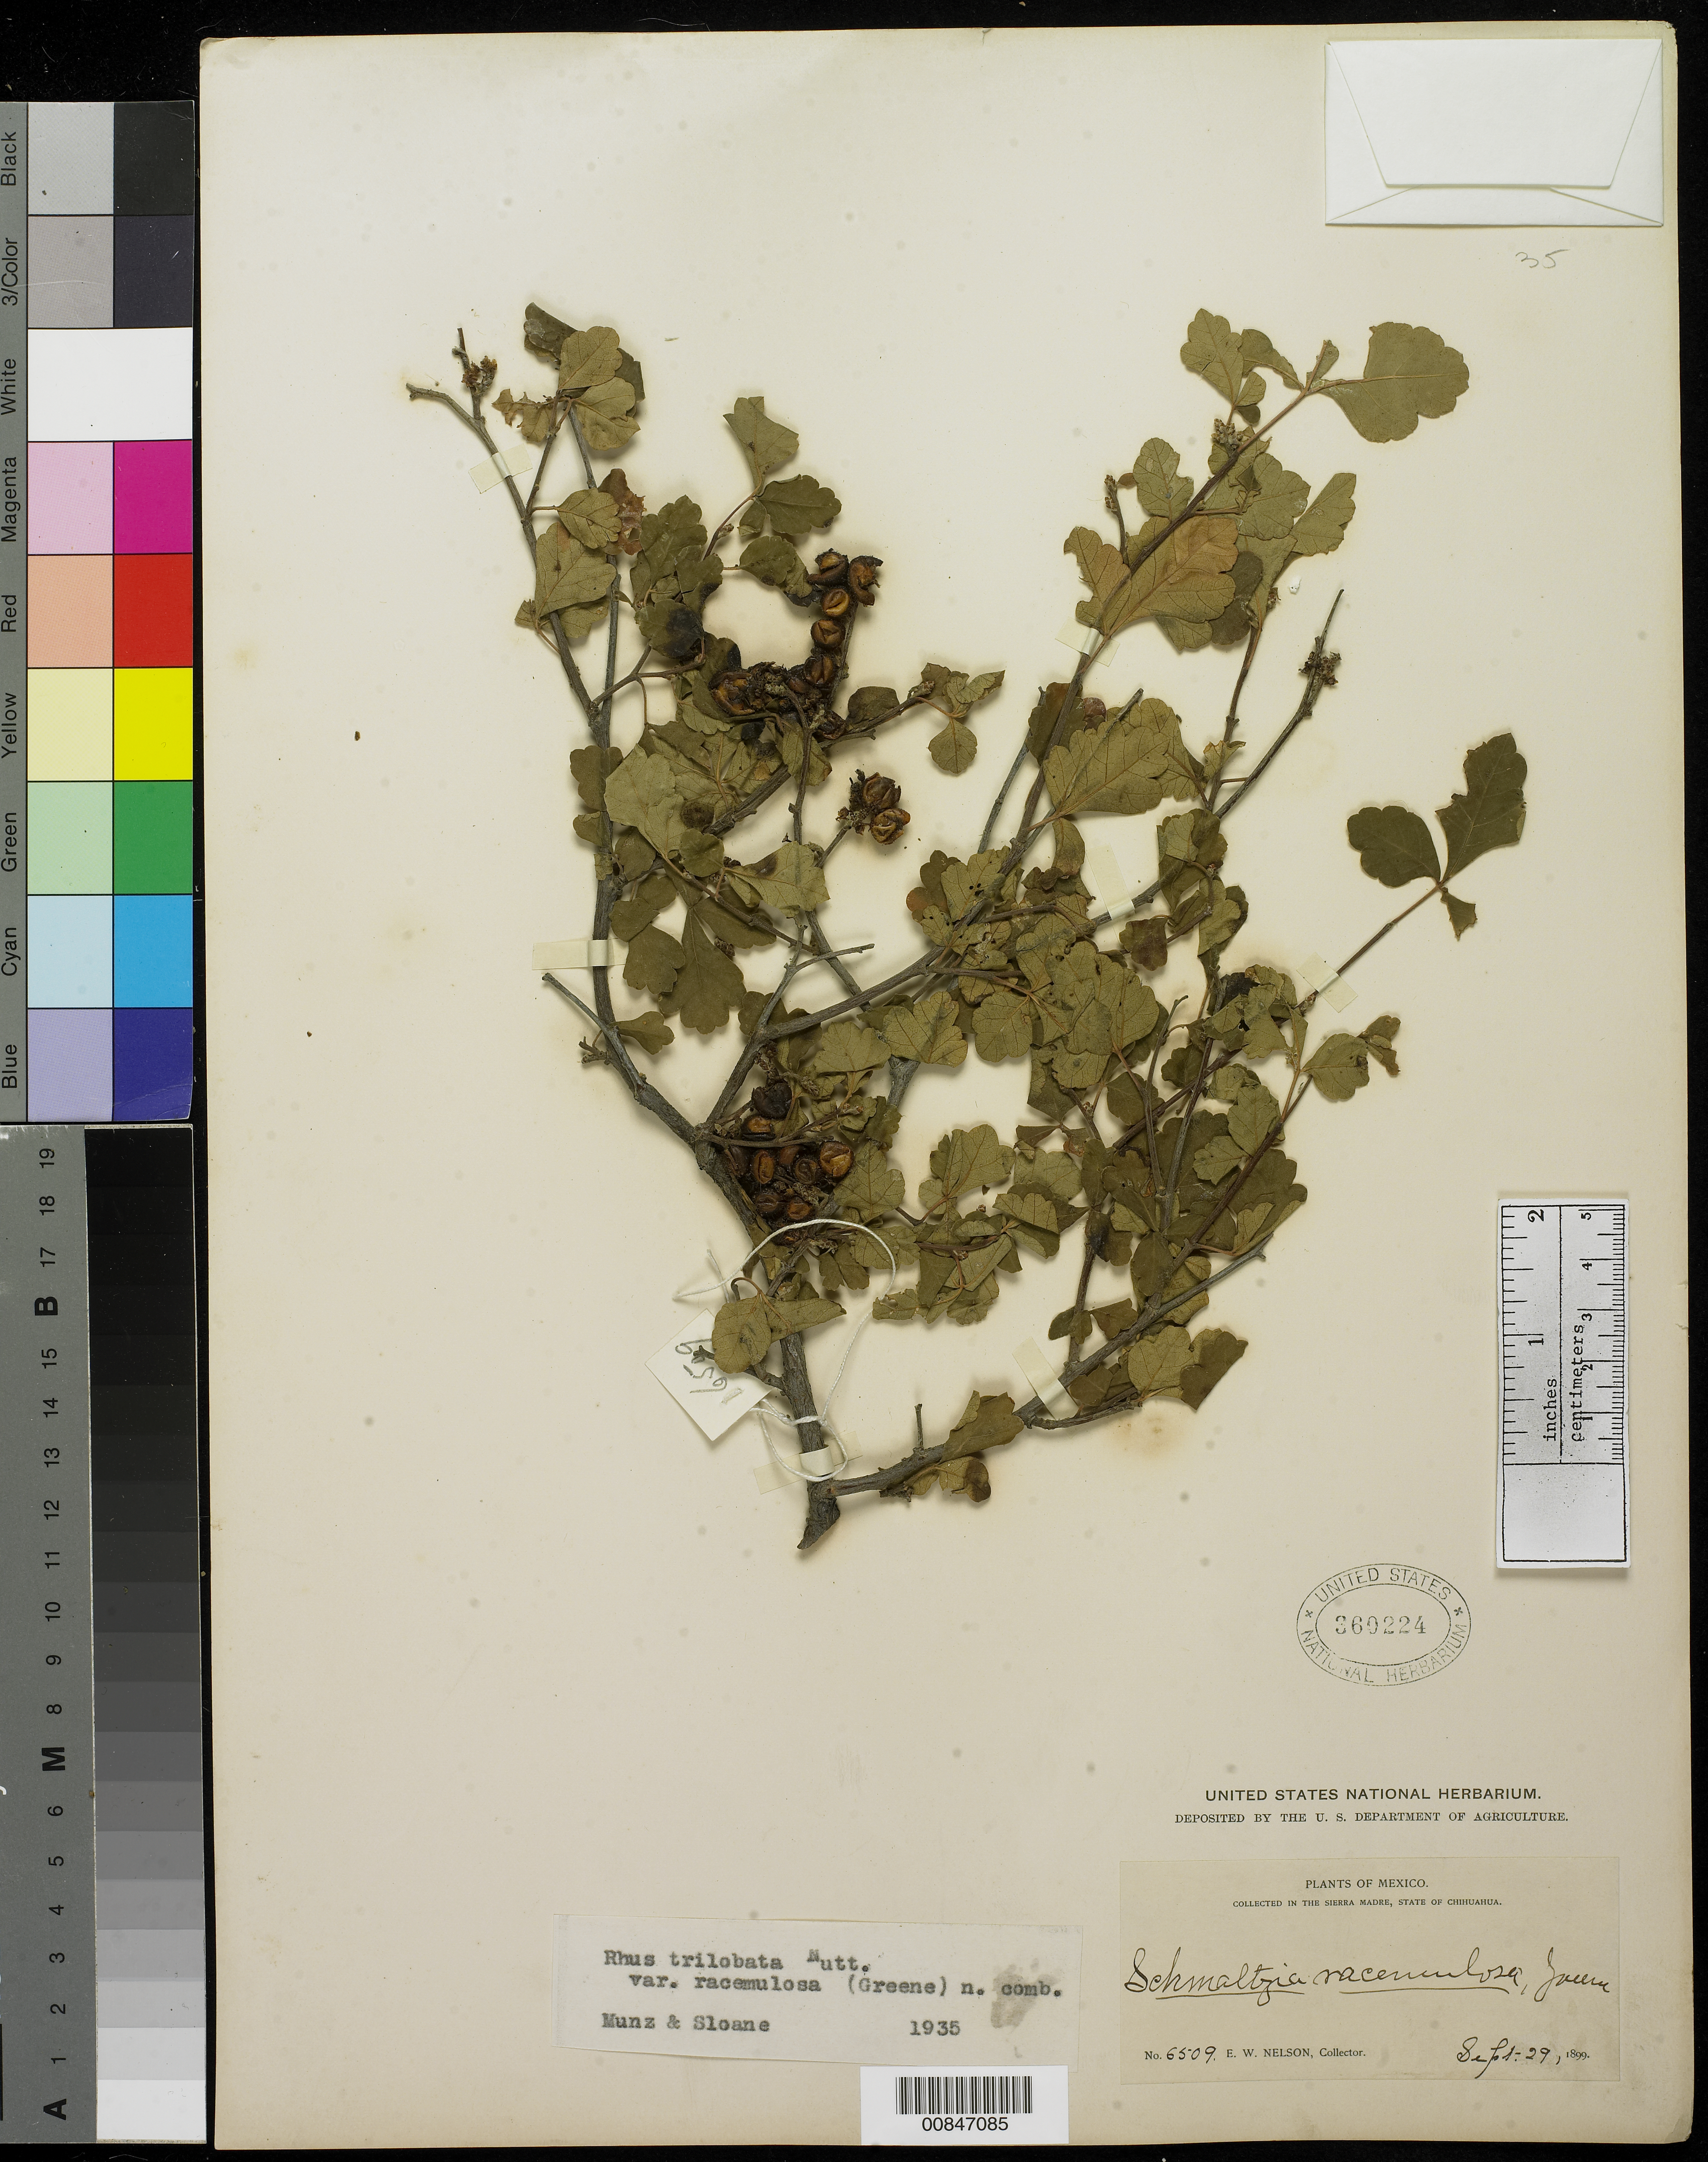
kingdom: Plantae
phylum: Tracheophyta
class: Magnoliopsida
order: Sapindales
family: Anacardiaceae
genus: Rhus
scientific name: Rhus trilobata var. racemulosa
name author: (Greene) F.A. Barkley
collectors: E. W. Nelson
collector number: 6509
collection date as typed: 29 Sep 1899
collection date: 1899-09-29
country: Mexico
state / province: Chihuahua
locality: Sierra Madre, Chihuahua.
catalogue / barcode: US 360224